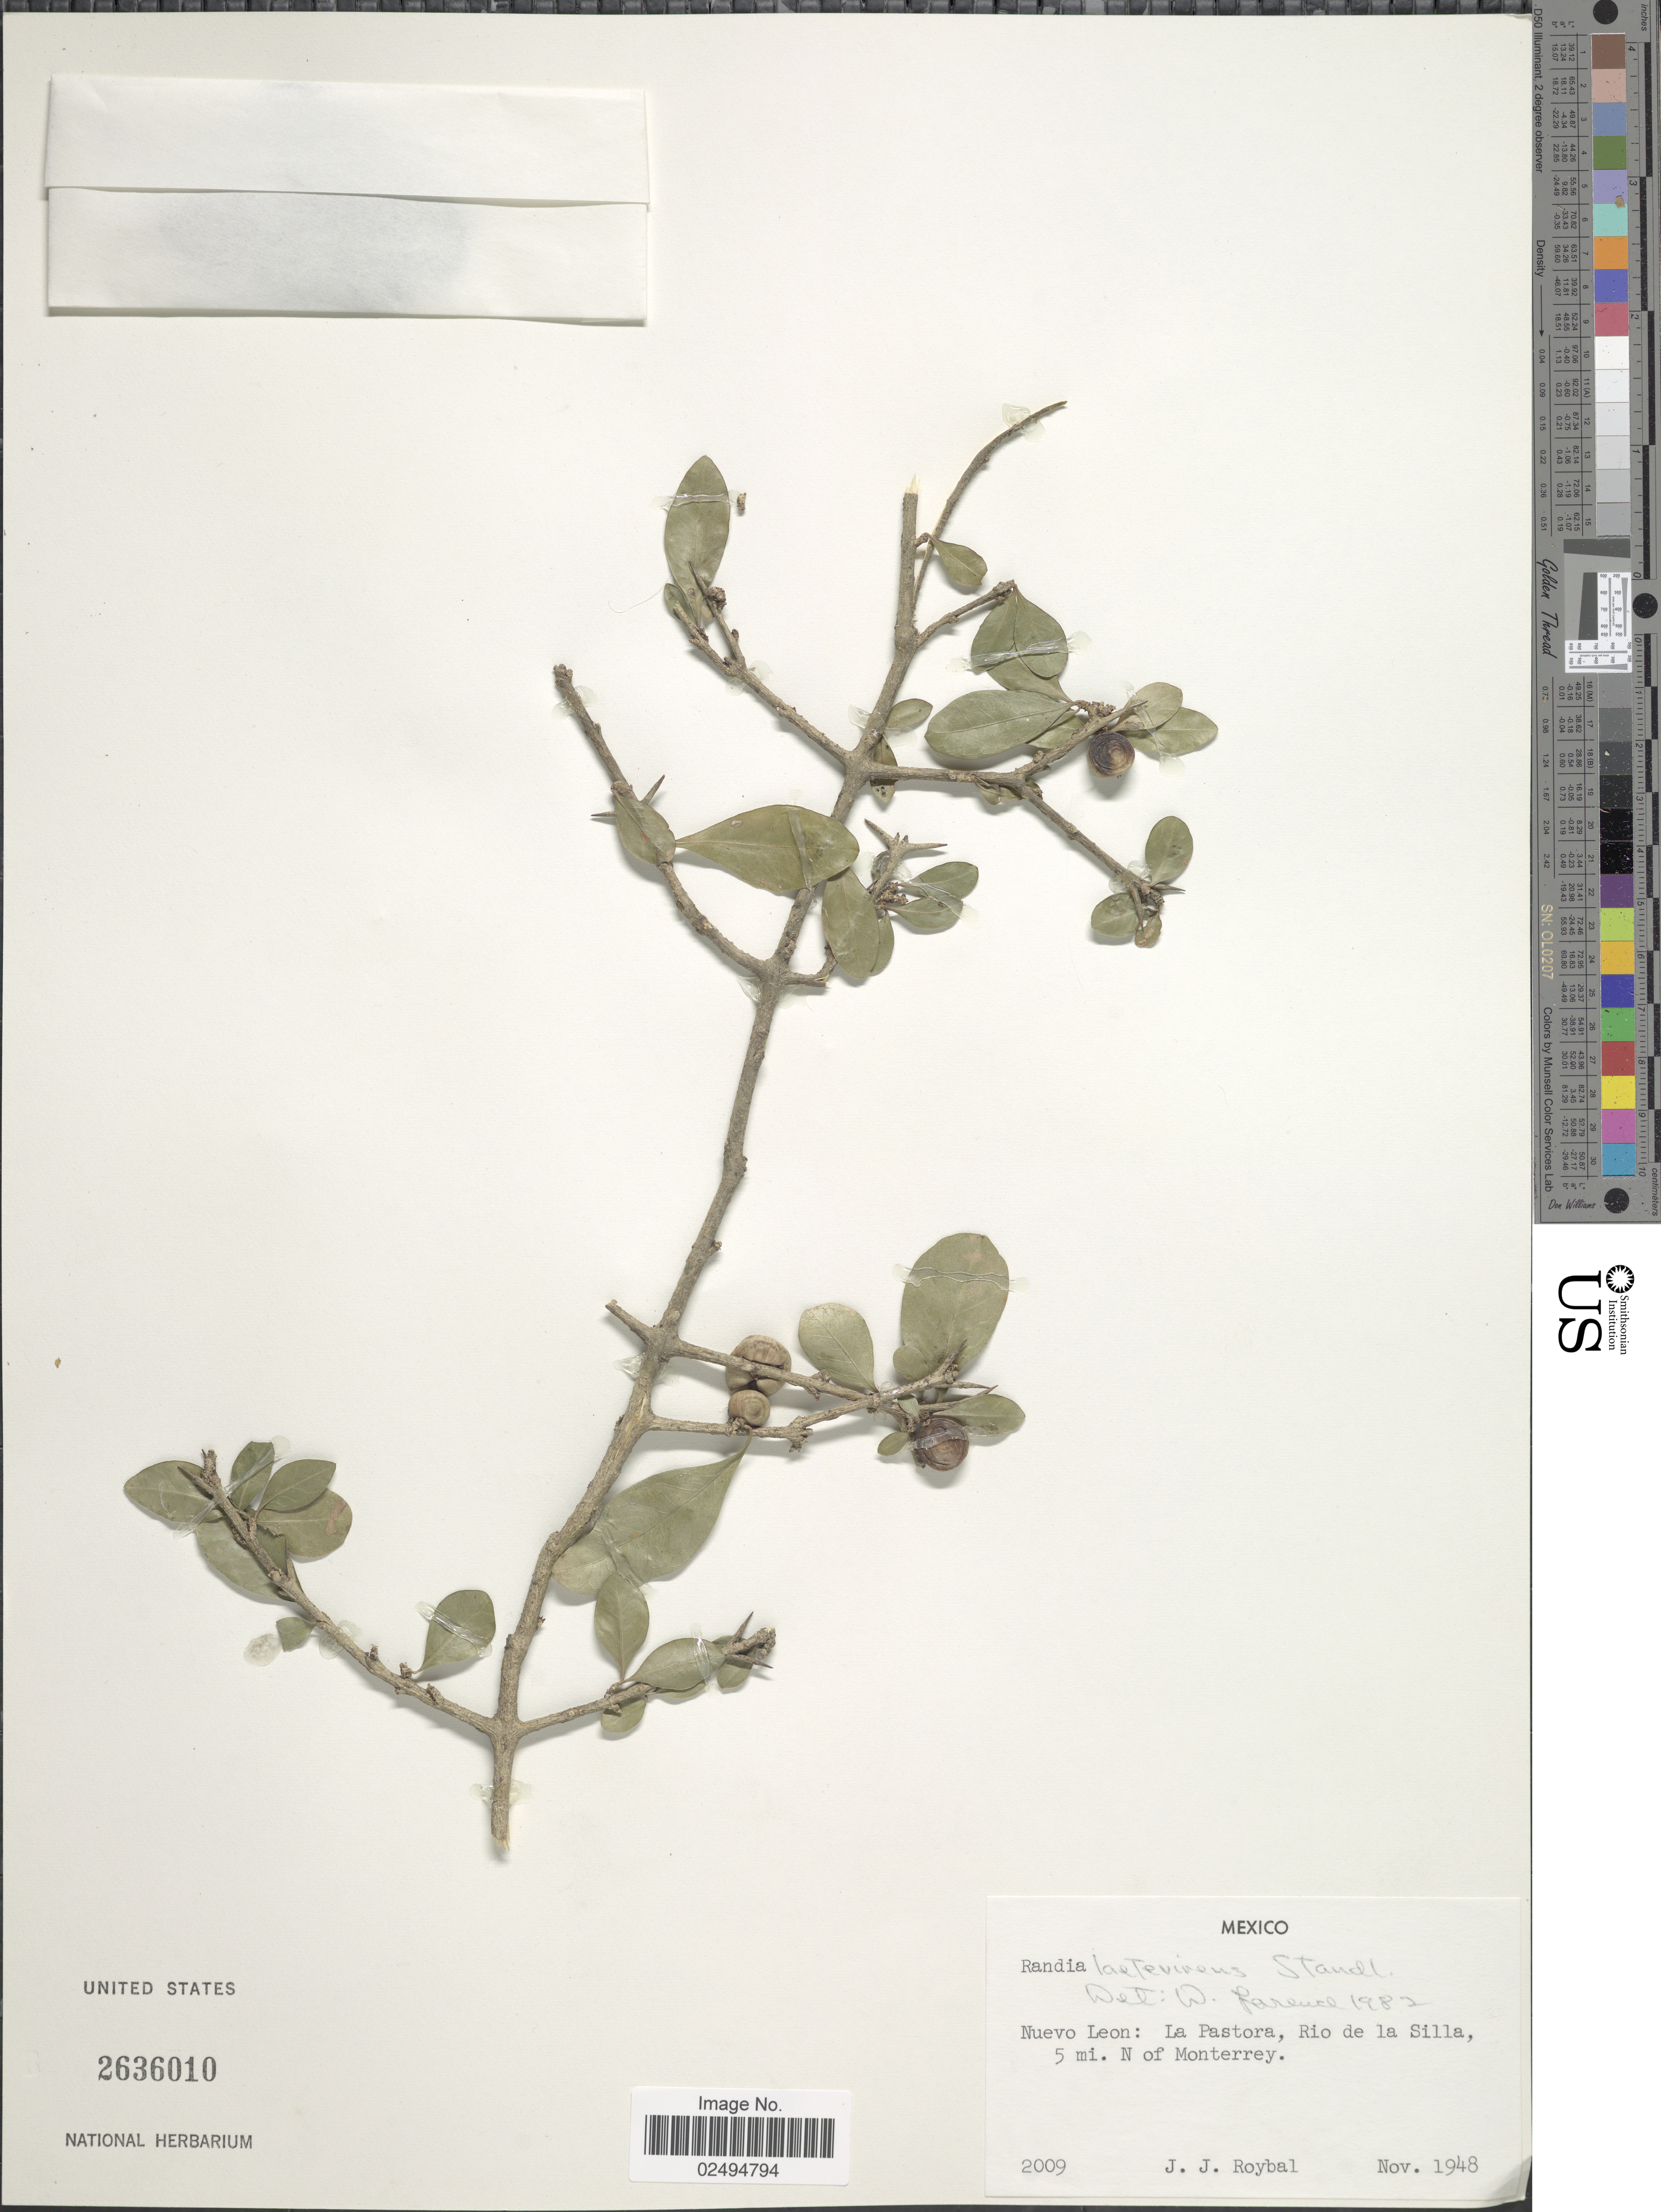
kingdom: Plantae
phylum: Tracheophyta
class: Magnoliopsida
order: Gentianales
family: Rubiaceae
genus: Randia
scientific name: Randia laetevirens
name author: Standl.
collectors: J. J. Roybal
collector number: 2009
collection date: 1948-11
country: Mexico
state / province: Nuevo León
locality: La Pastora, Rio de la Silla, 5 mi. N of Monterrey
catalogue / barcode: US 2636010